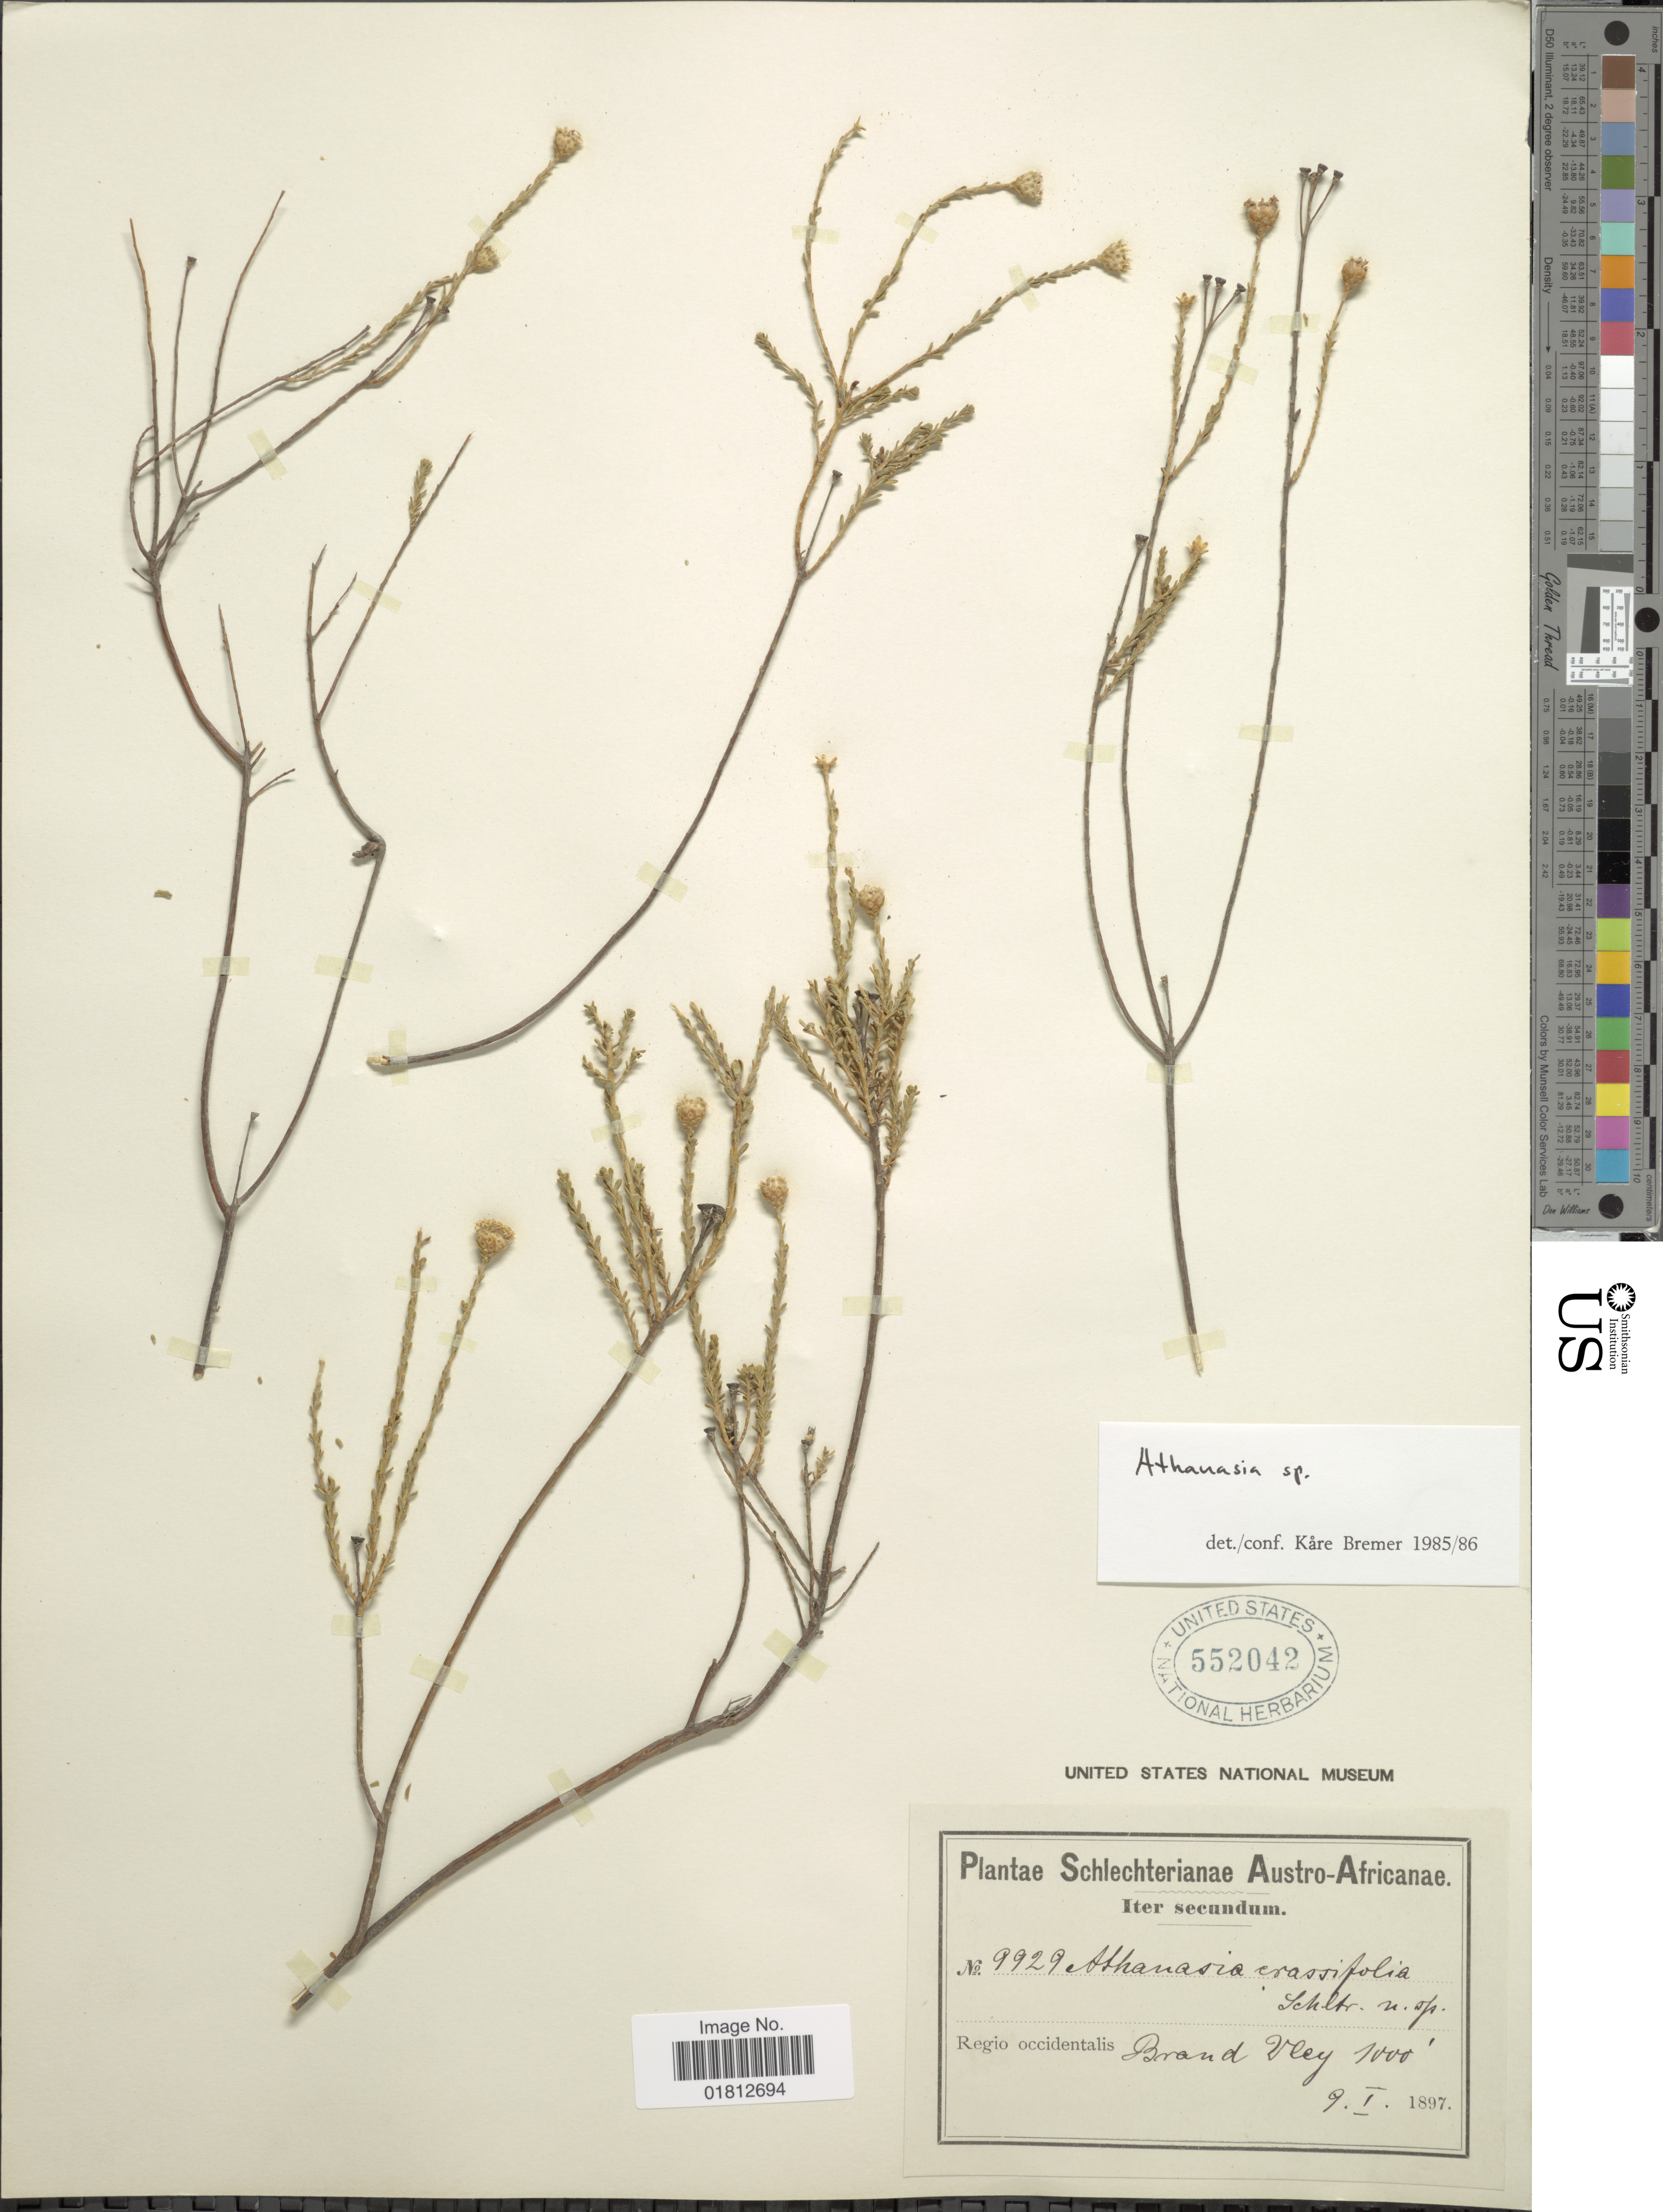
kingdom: Plantae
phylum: Tracheophyta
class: Magnoliopsida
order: Asterales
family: Asteraceae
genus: Athanasia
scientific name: Athanasia sp.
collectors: Schlechter, --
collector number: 9929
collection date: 1897-01-09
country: South Africa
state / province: Western Cape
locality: Brand Vley (Valley)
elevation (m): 305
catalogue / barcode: US 552042